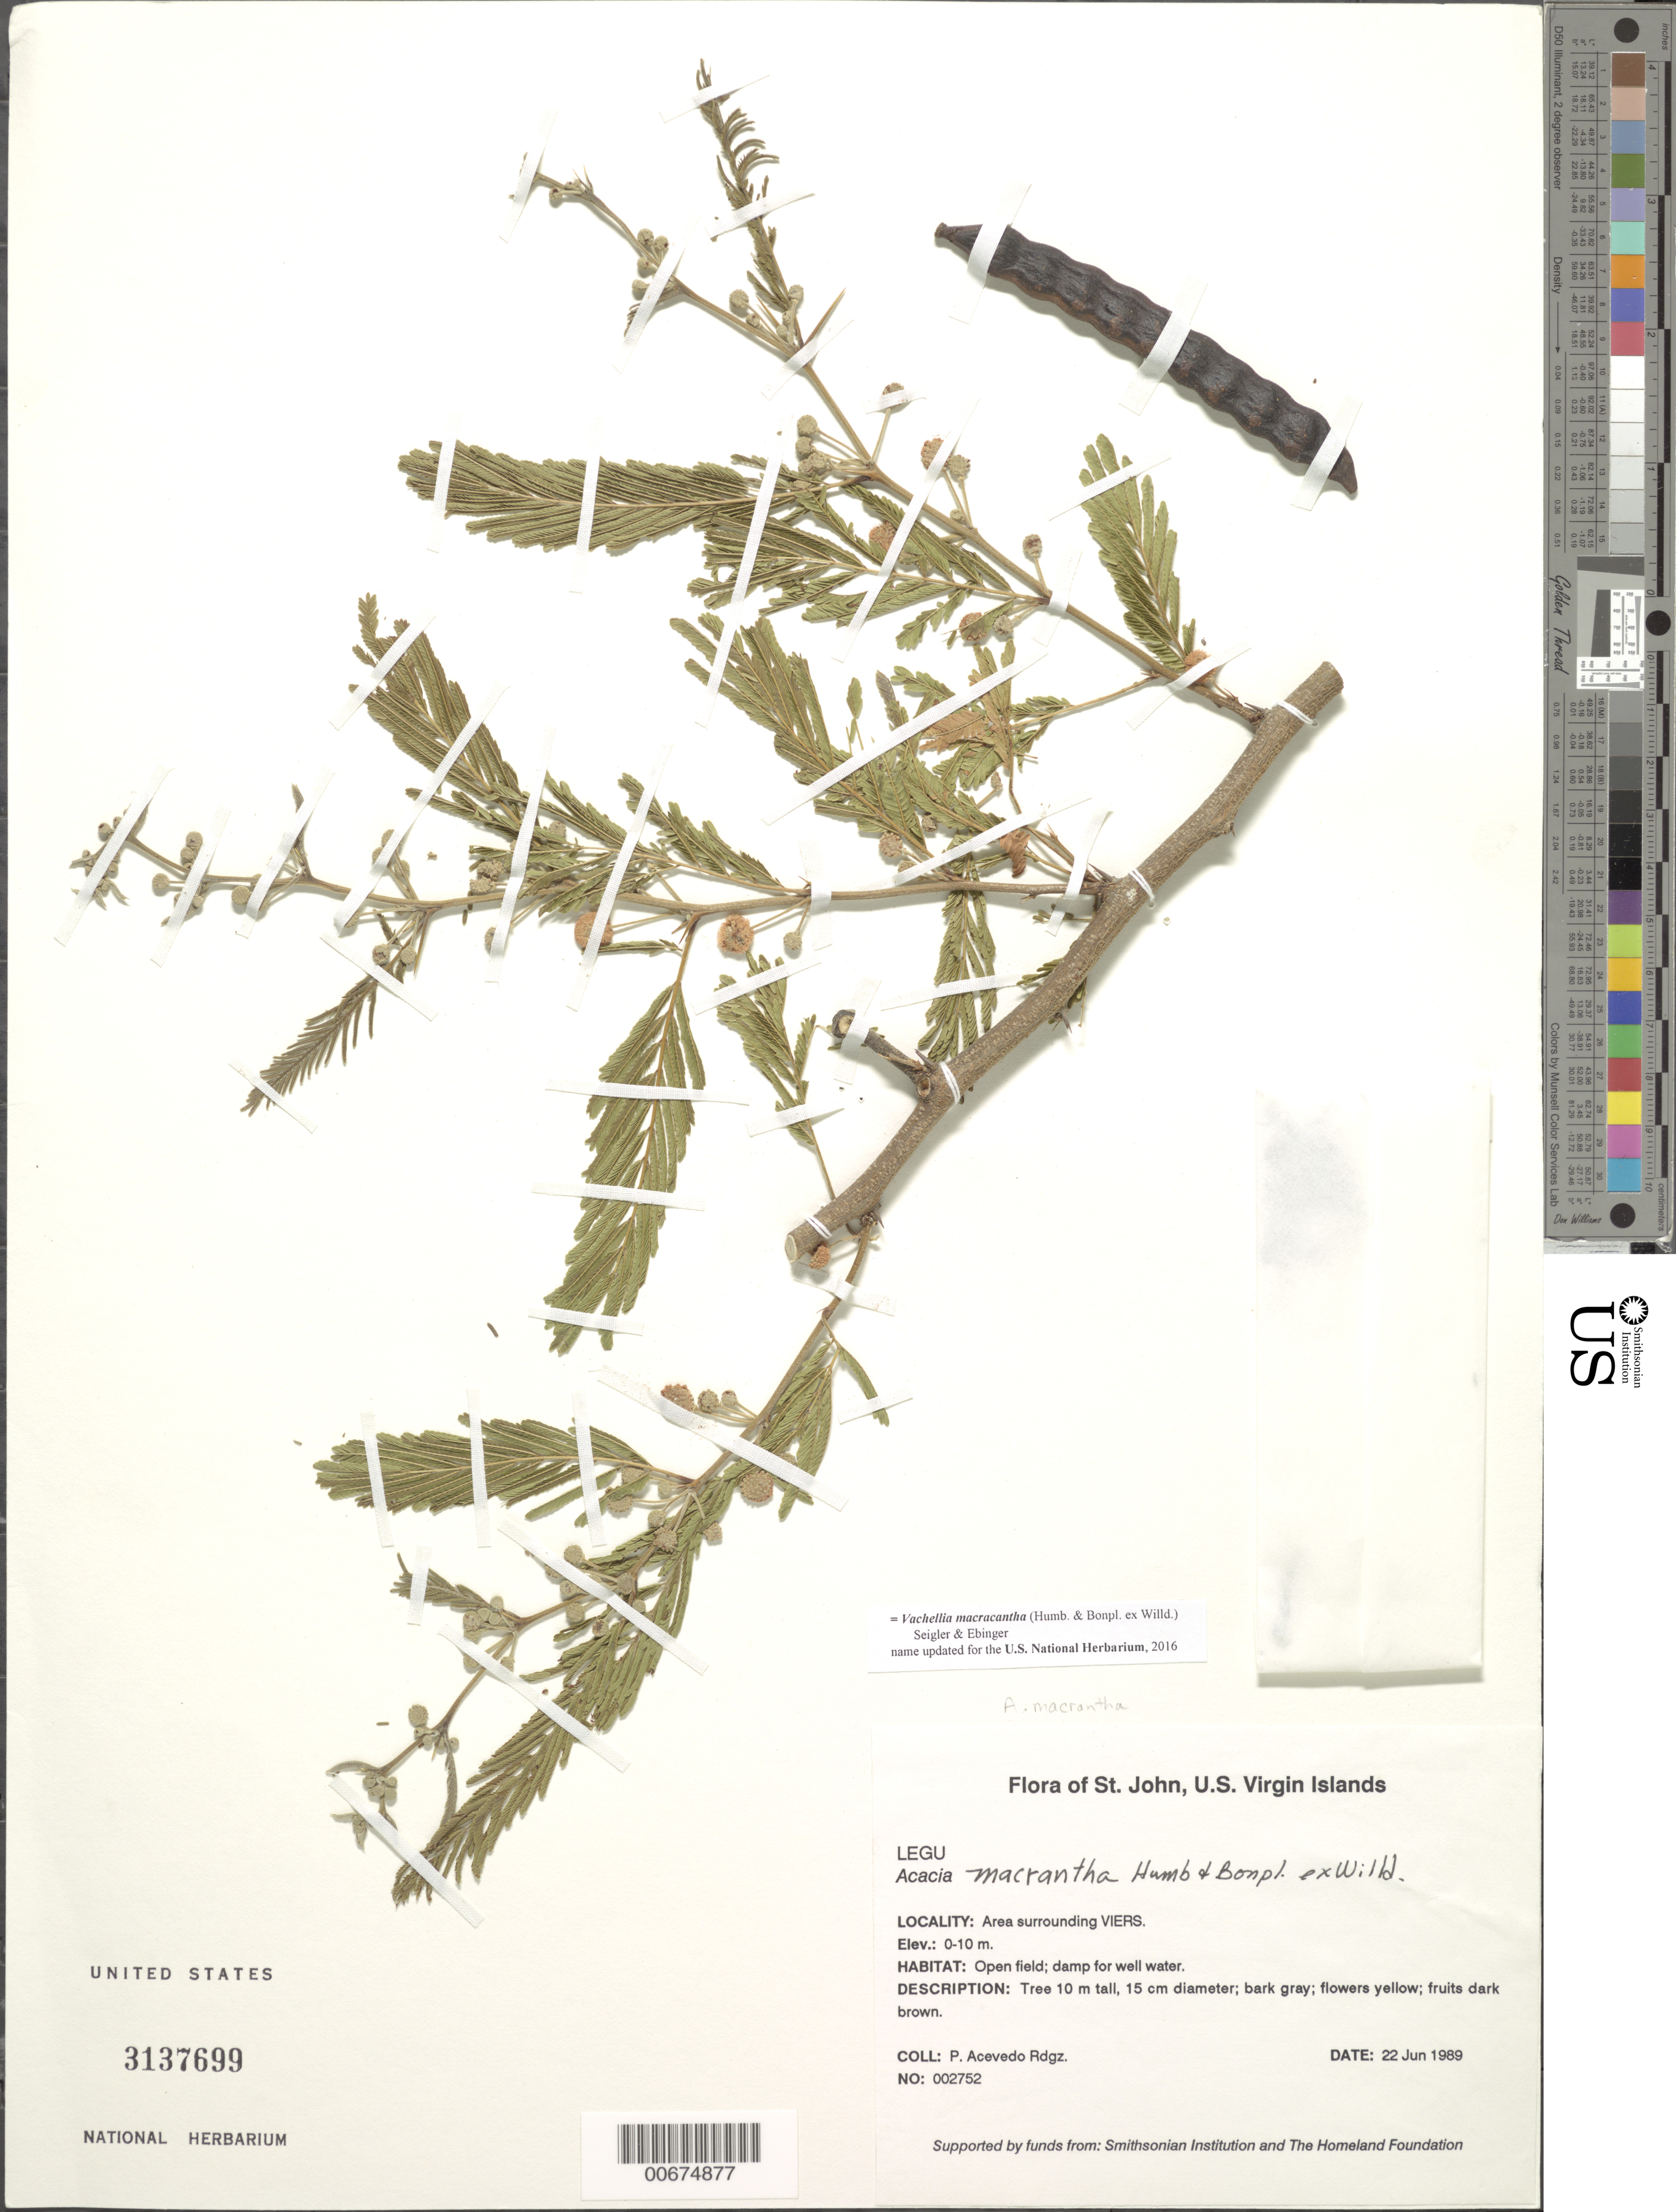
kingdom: Plantae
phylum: Tracheophyta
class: Magnoliopsida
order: Fabales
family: Fabaceae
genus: Vachellia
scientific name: Vachellia macracantha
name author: (Humb. & Bonpl. ex Willd.) Seigler & Ebinger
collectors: P. Acevedo-Rodr.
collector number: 2752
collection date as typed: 22 Jun 1989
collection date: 1989-06-22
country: U.S. Virgin Islands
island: St. John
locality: Reef Bay Quarter, area surrounding VIERS.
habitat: Open field; damp for well water.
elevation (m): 0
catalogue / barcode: US 3137699